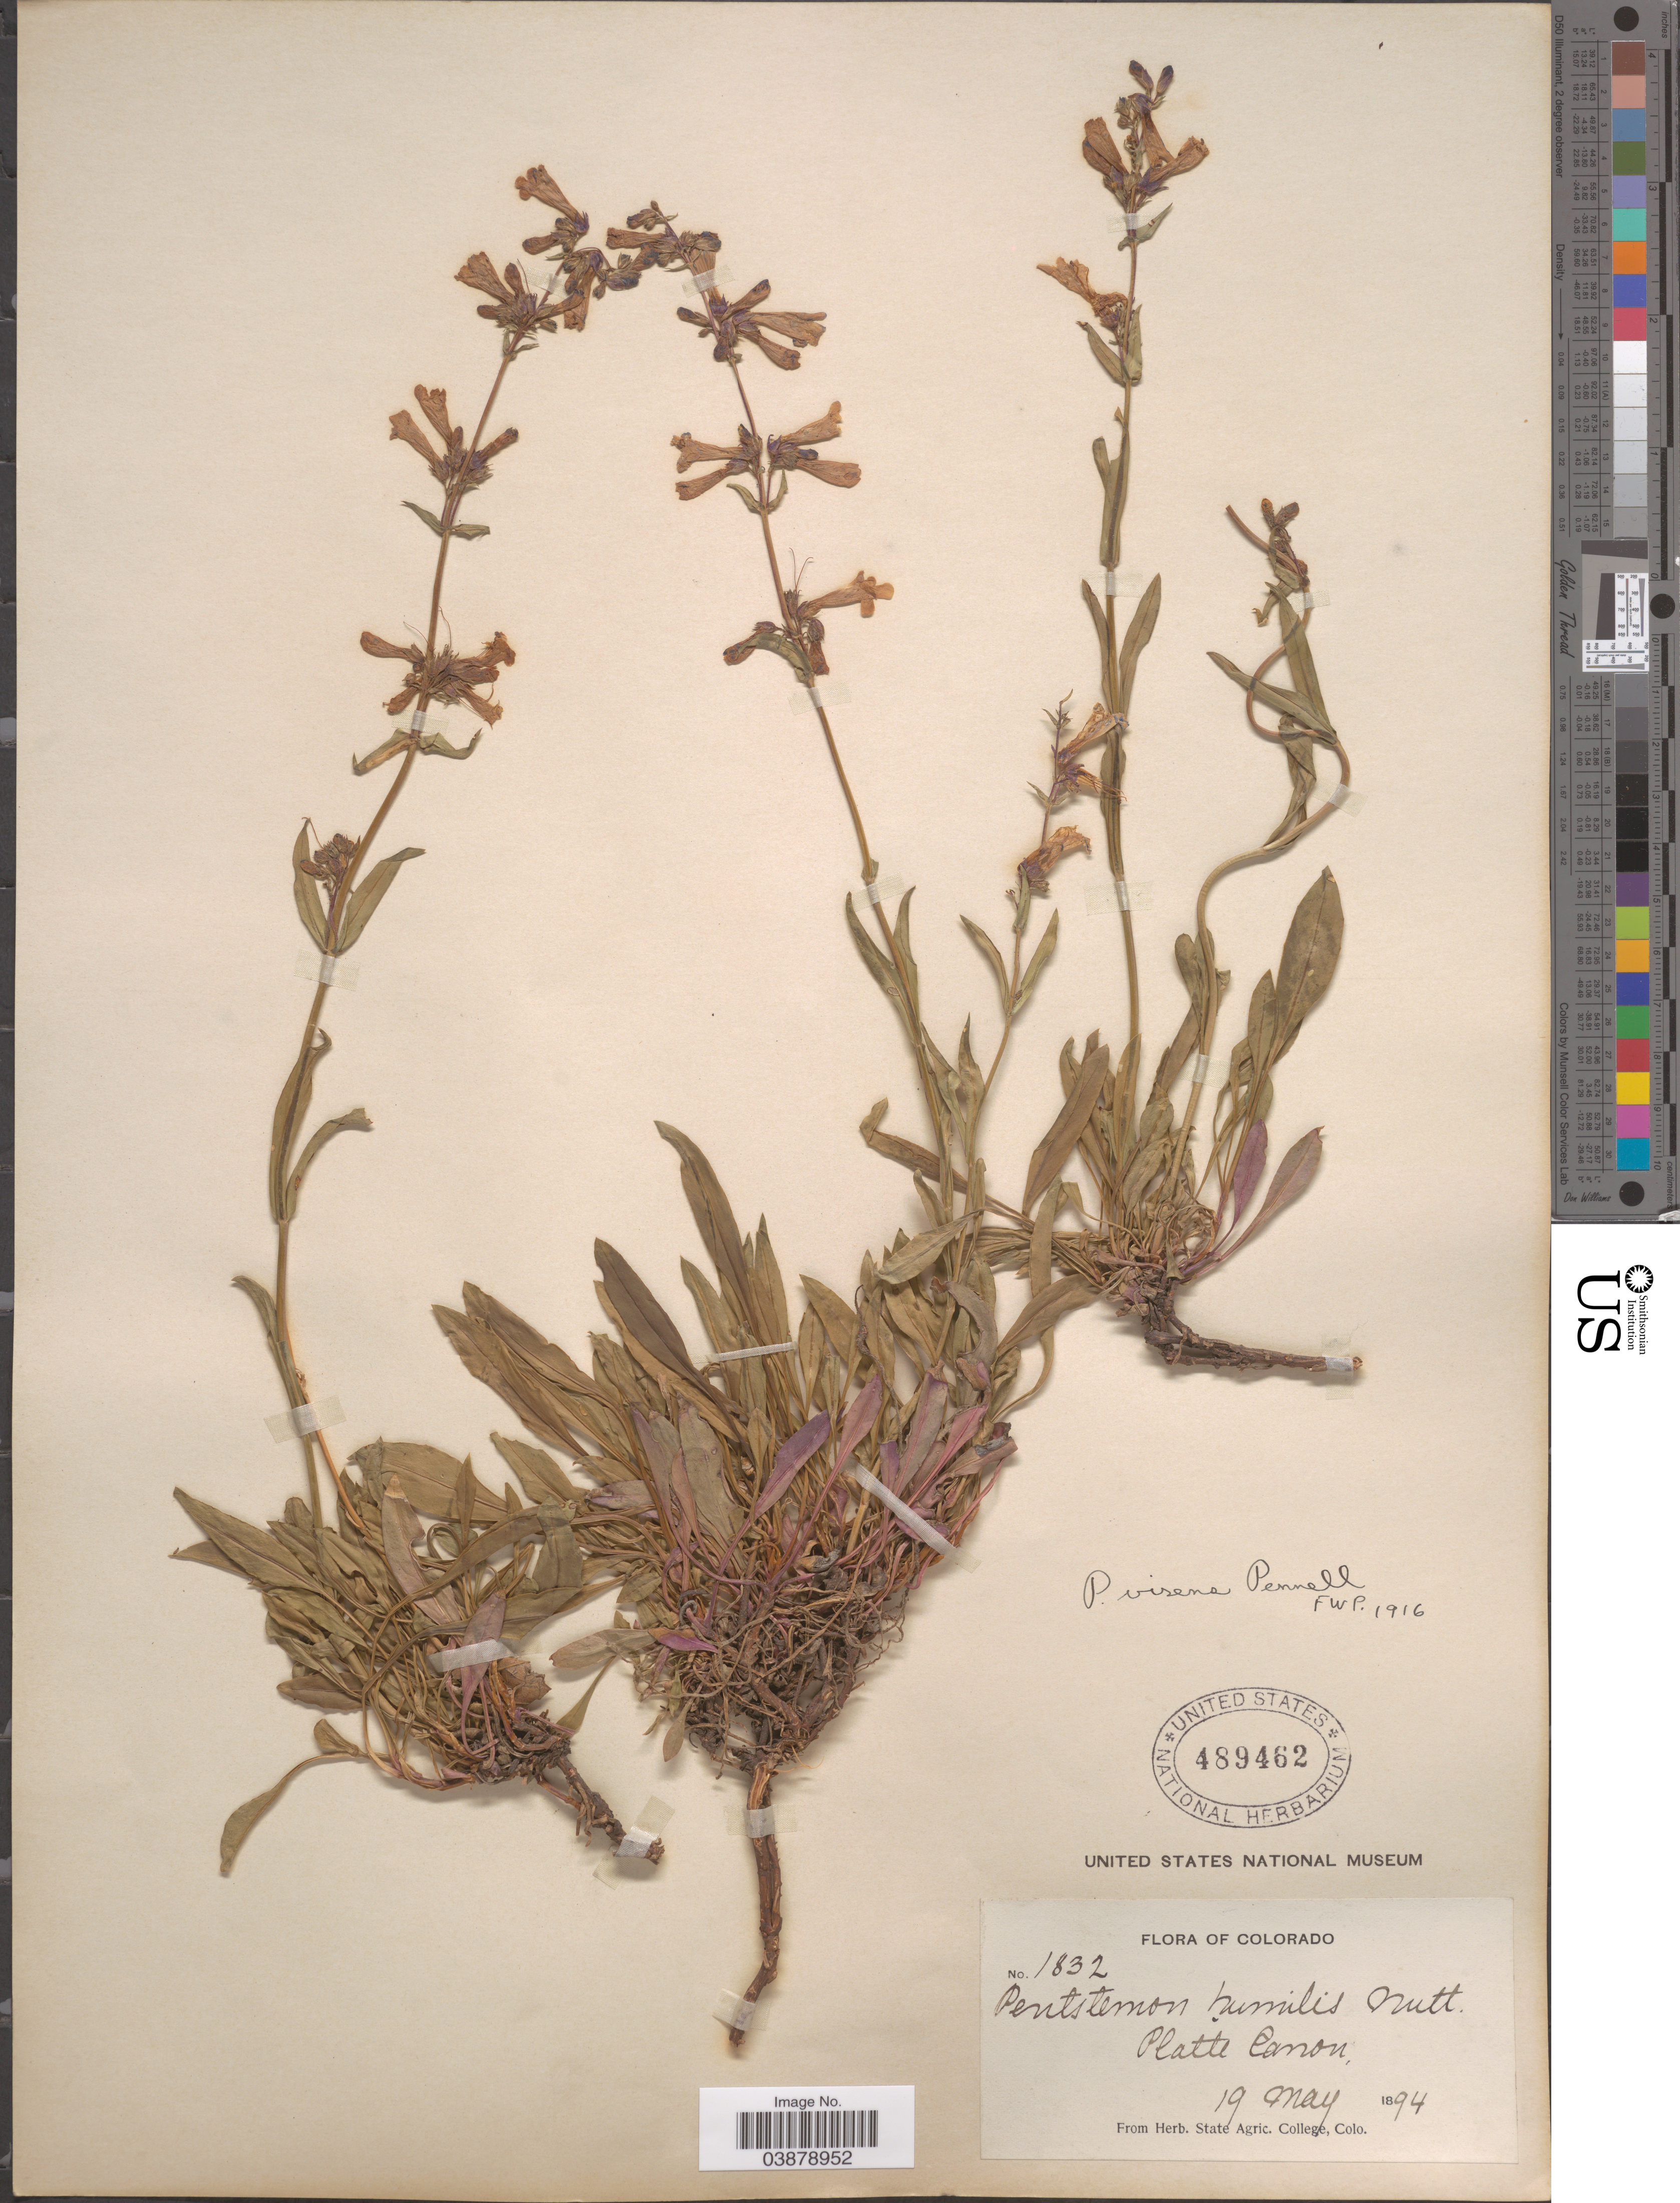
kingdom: Plantae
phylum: Tracheophyta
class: Magnoliopsida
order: Lamiales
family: Plantaginaceae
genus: Penstemon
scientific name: Penstemon virens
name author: Pennell ex Rydb.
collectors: ex herb. State Agric. College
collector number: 1832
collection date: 1894-05-19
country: United States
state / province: Colorado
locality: Platte Canon.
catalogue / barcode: US 489462